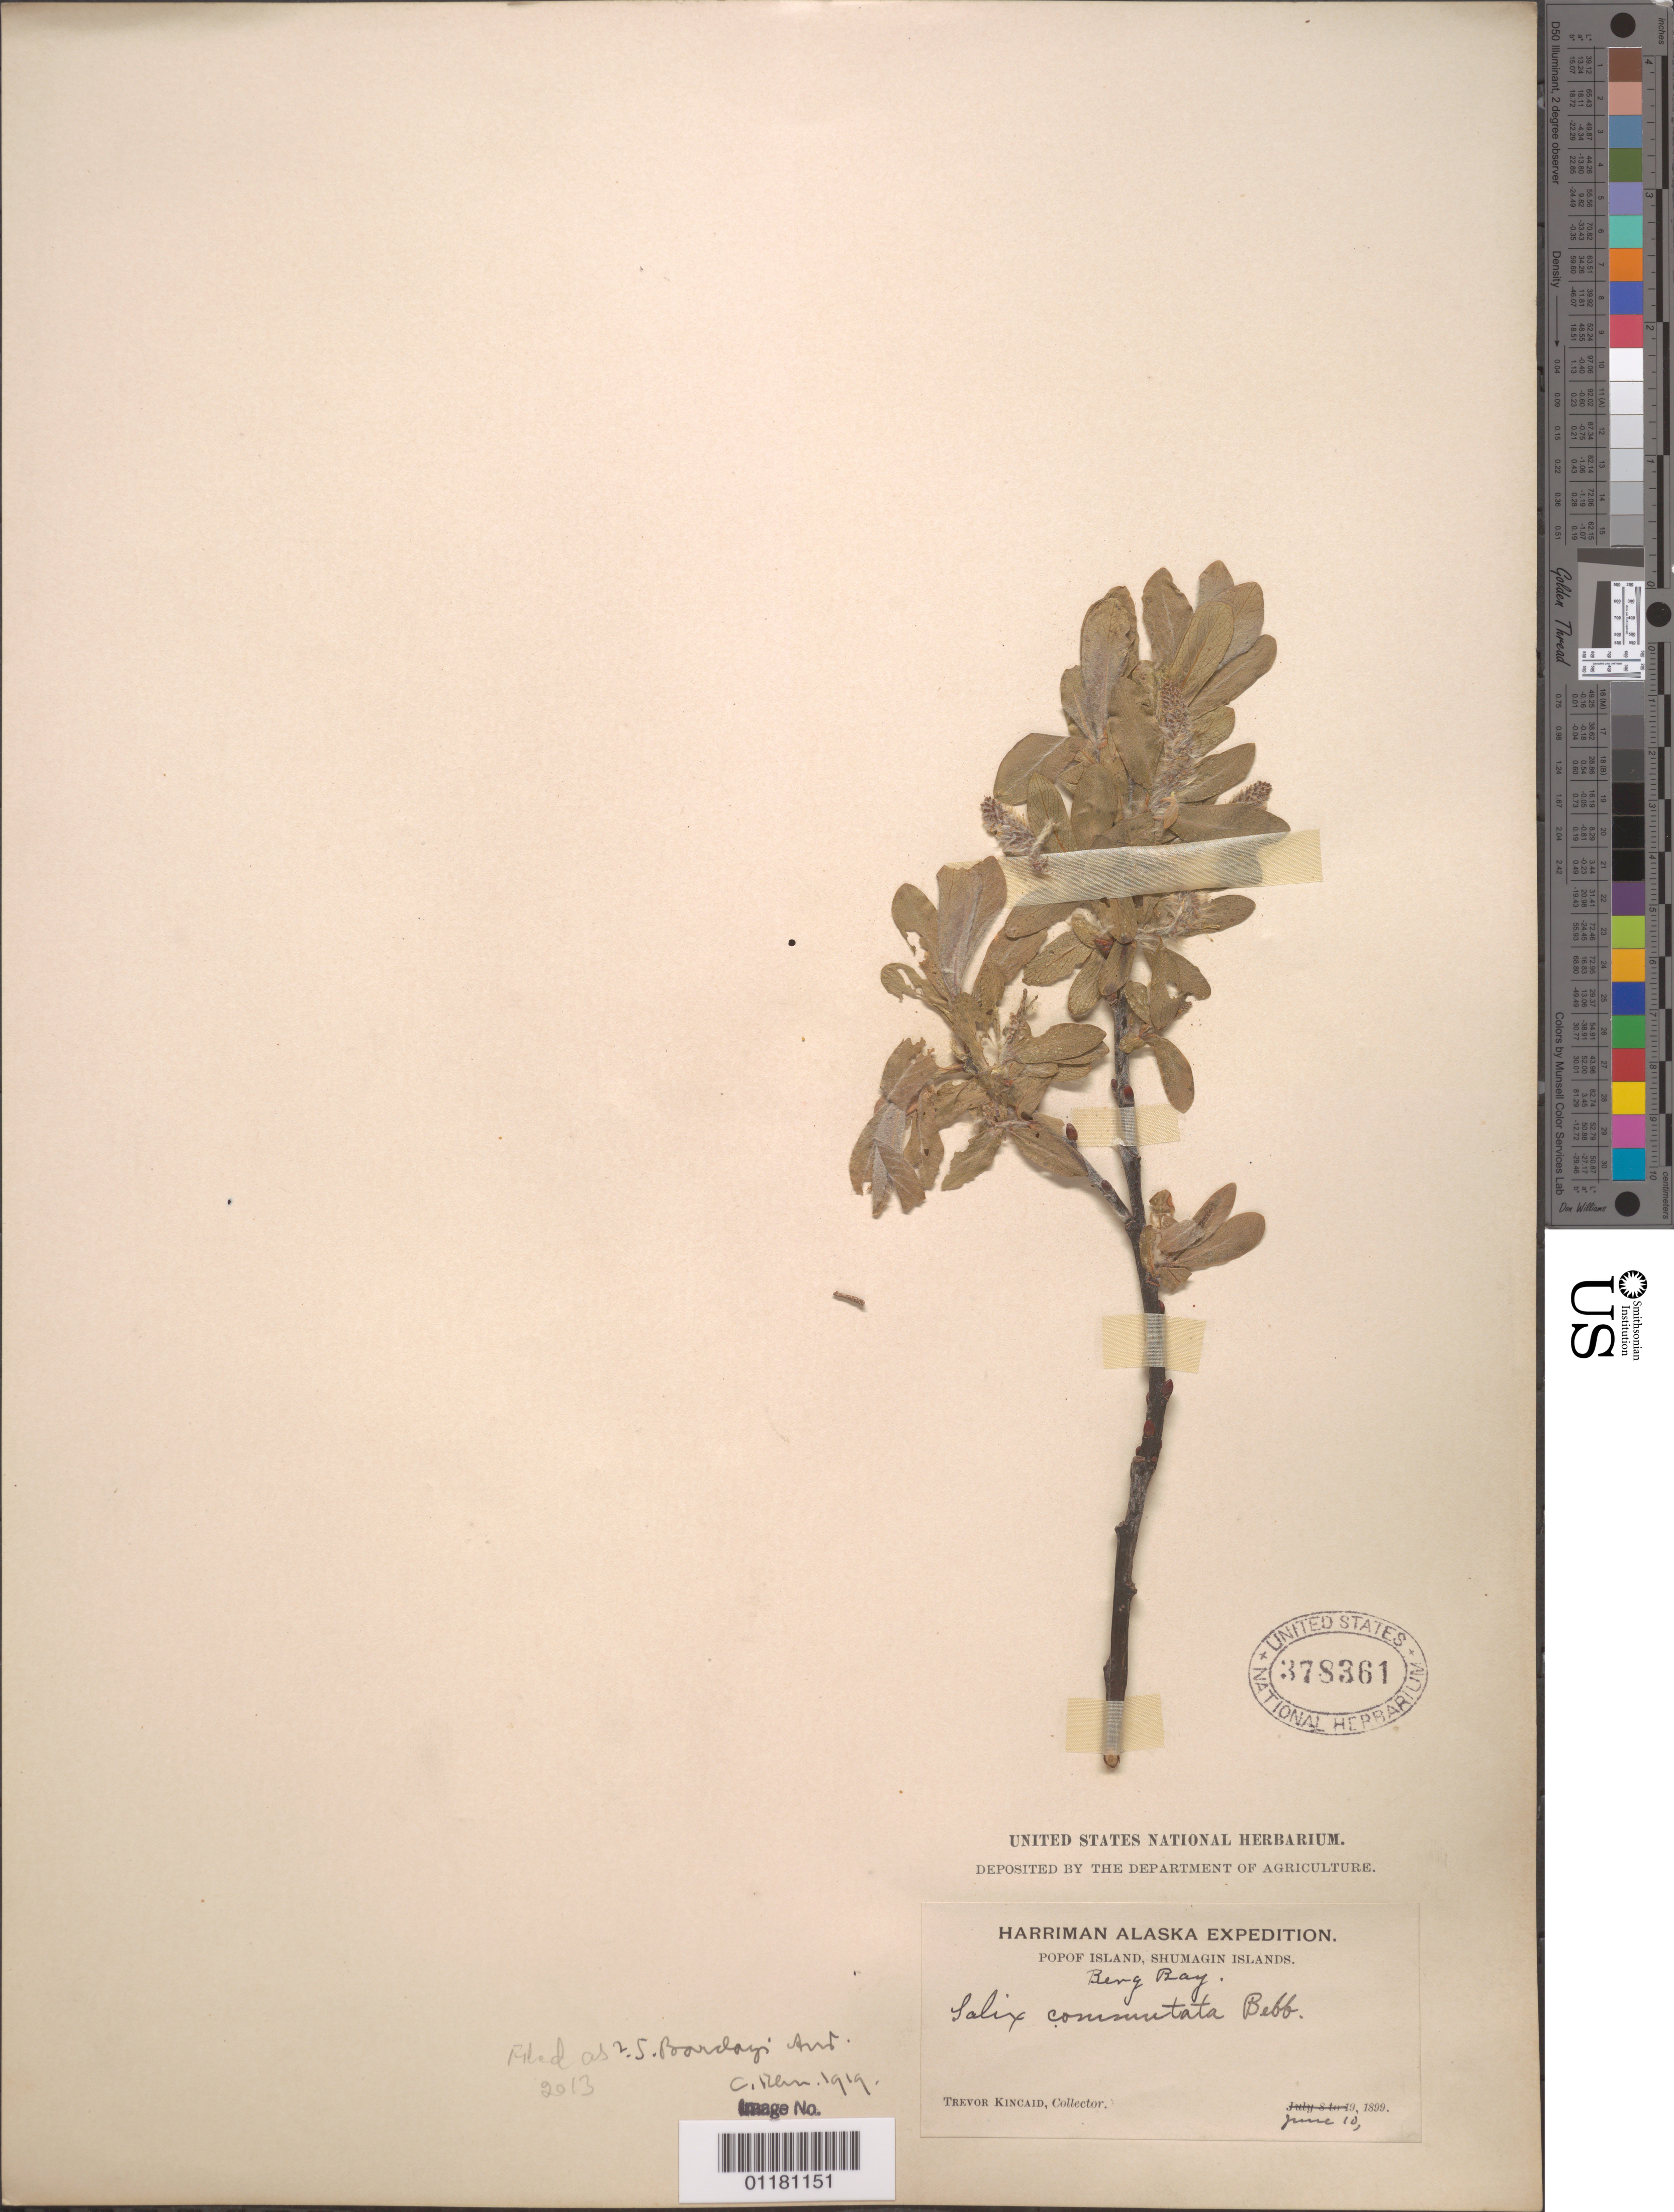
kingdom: Plantae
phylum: Tracheophyta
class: Magnoliopsida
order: Malpighiales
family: Salicaceae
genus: Salix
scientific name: Salix barclayi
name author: Andersson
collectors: T. C. Kincaid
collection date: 1899-06-10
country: United States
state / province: Alaska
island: Shumagin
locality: Popof Island.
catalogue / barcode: US 378361